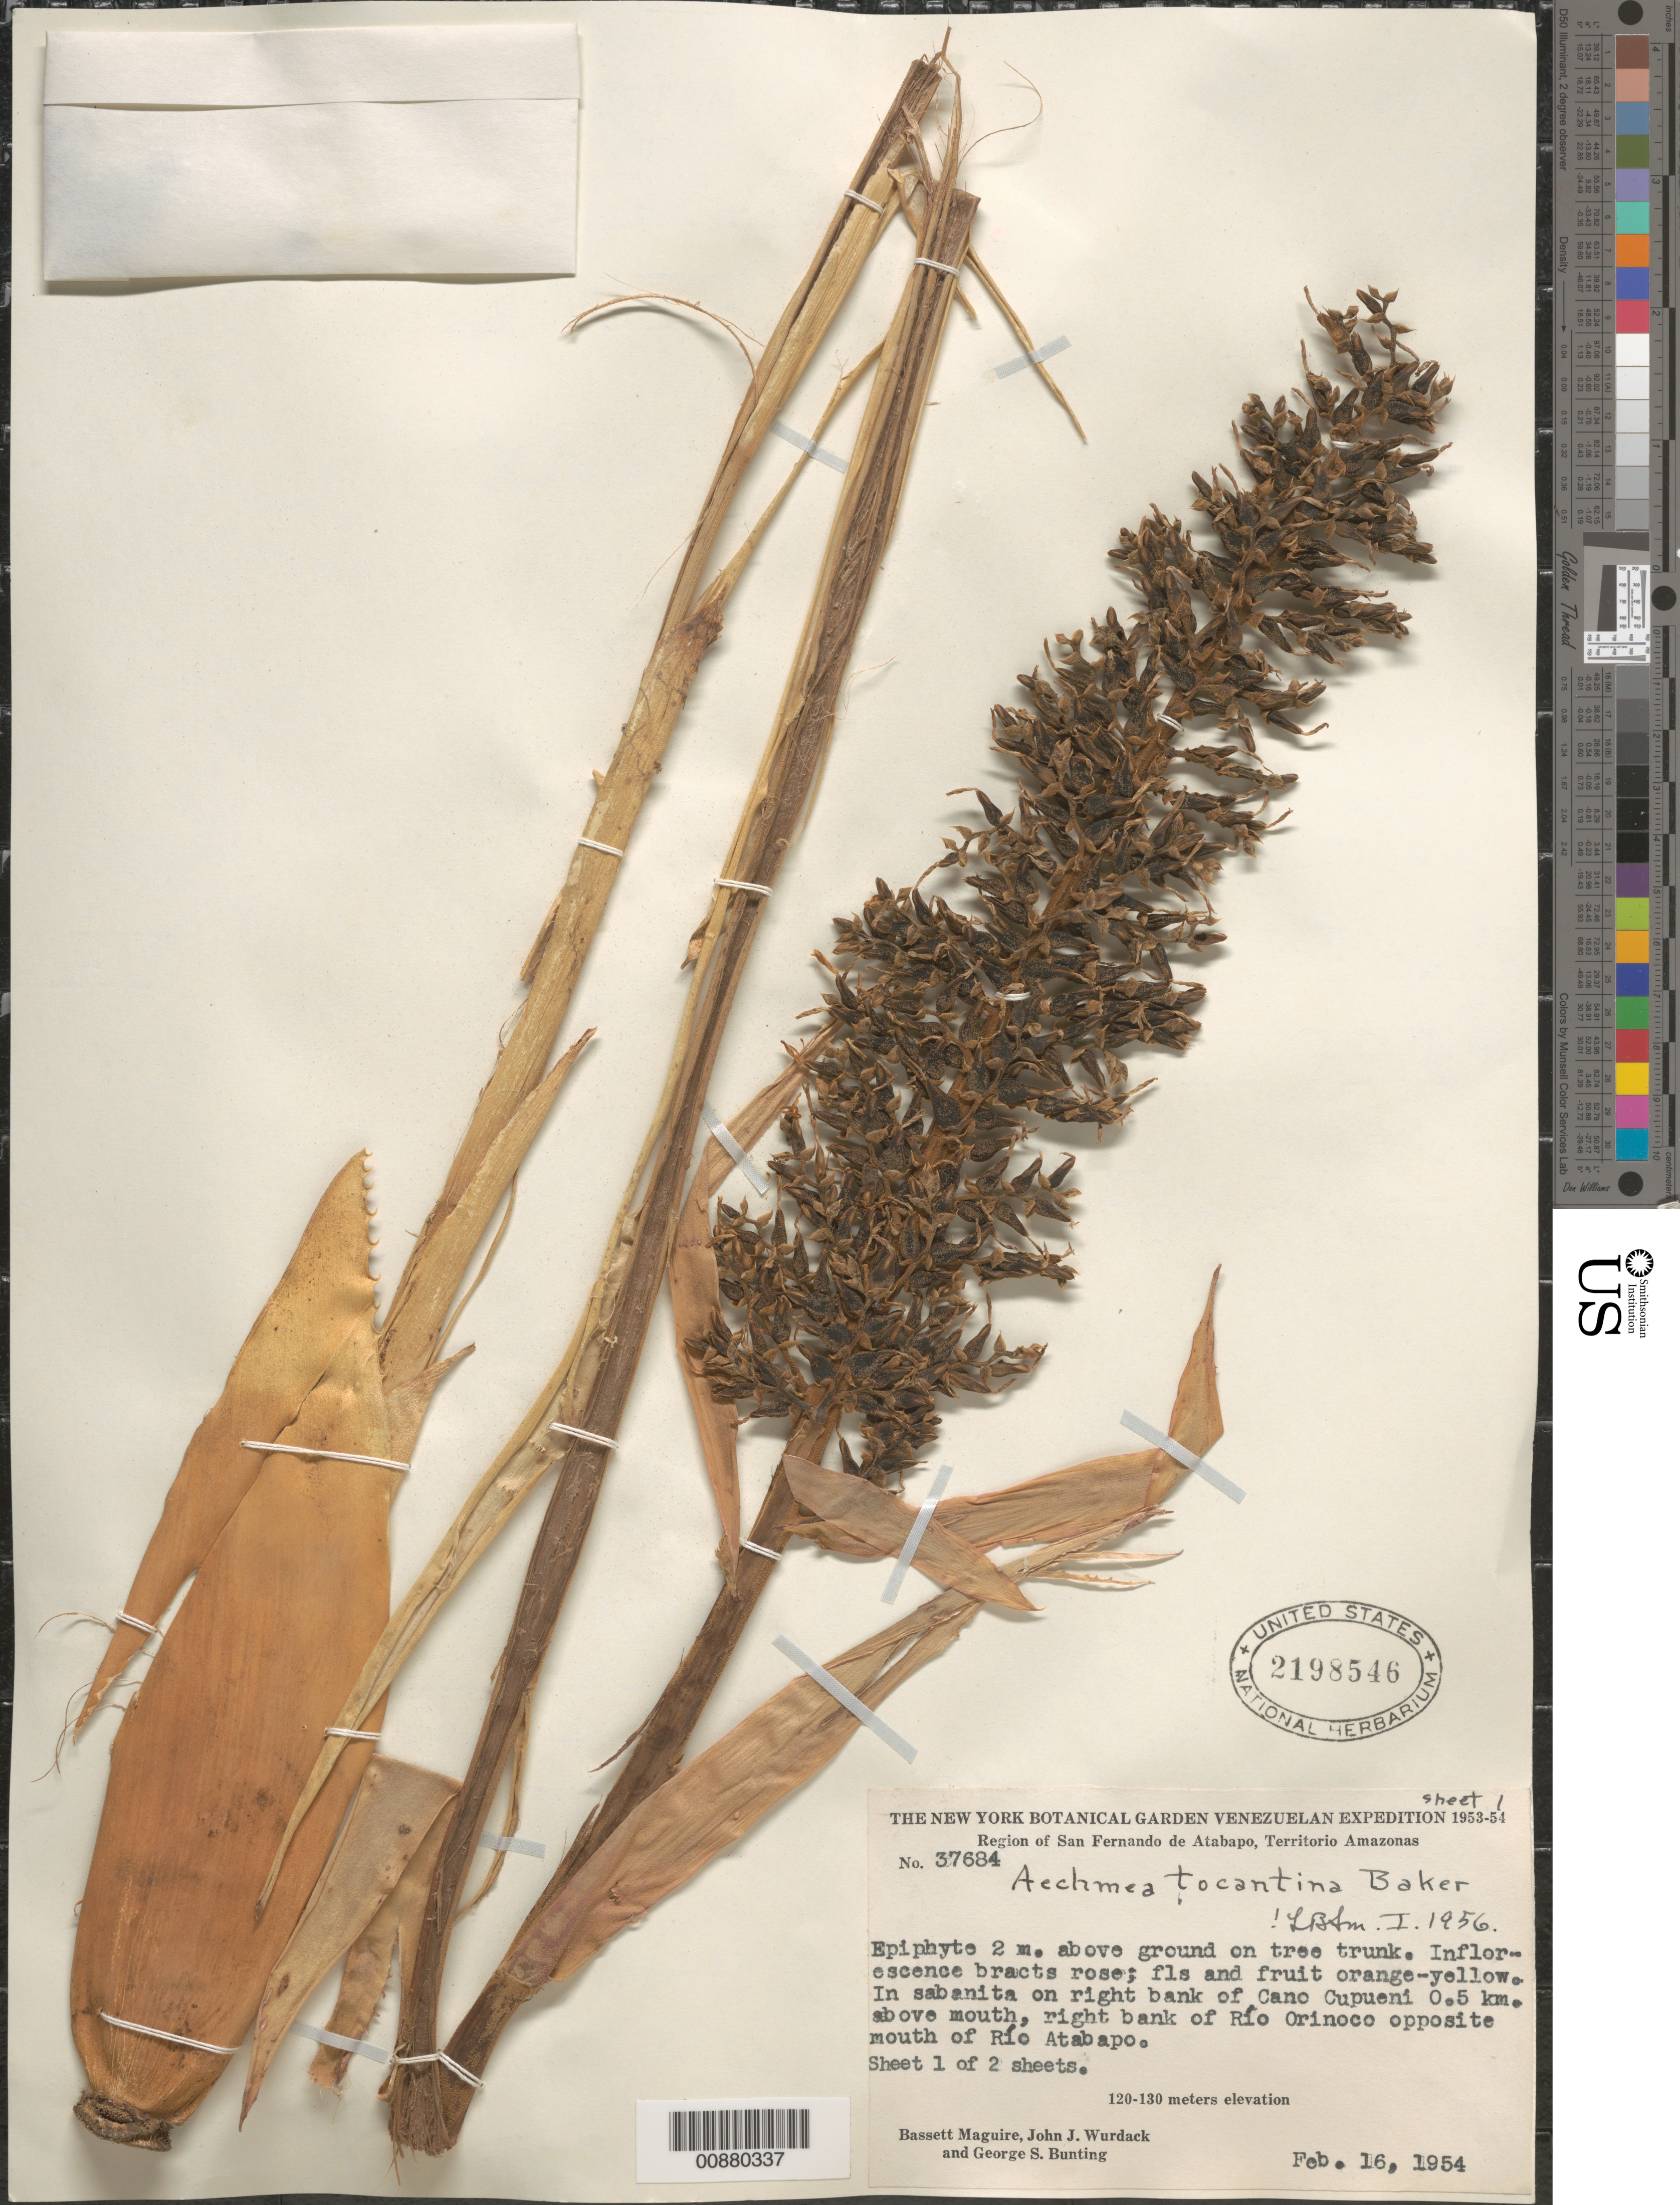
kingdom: Plantae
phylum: Tracheophyta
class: Liliopsida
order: Poales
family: Bromeliaceae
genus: Aechmea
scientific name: Aechmea tocantina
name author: Baker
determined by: Smith, Lyman B., (US), NMNH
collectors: B. Maguire, J. J. Wurdack & G. S. Bunting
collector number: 37684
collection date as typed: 16-Feb-54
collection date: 1954-02-16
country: Venezuela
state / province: Amazonas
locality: Caño Cupueni, 0.5 km above mouth, right bank of Orinoco opposite mouth of Río Atabapo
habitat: Sabanita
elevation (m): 120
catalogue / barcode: US 2198546